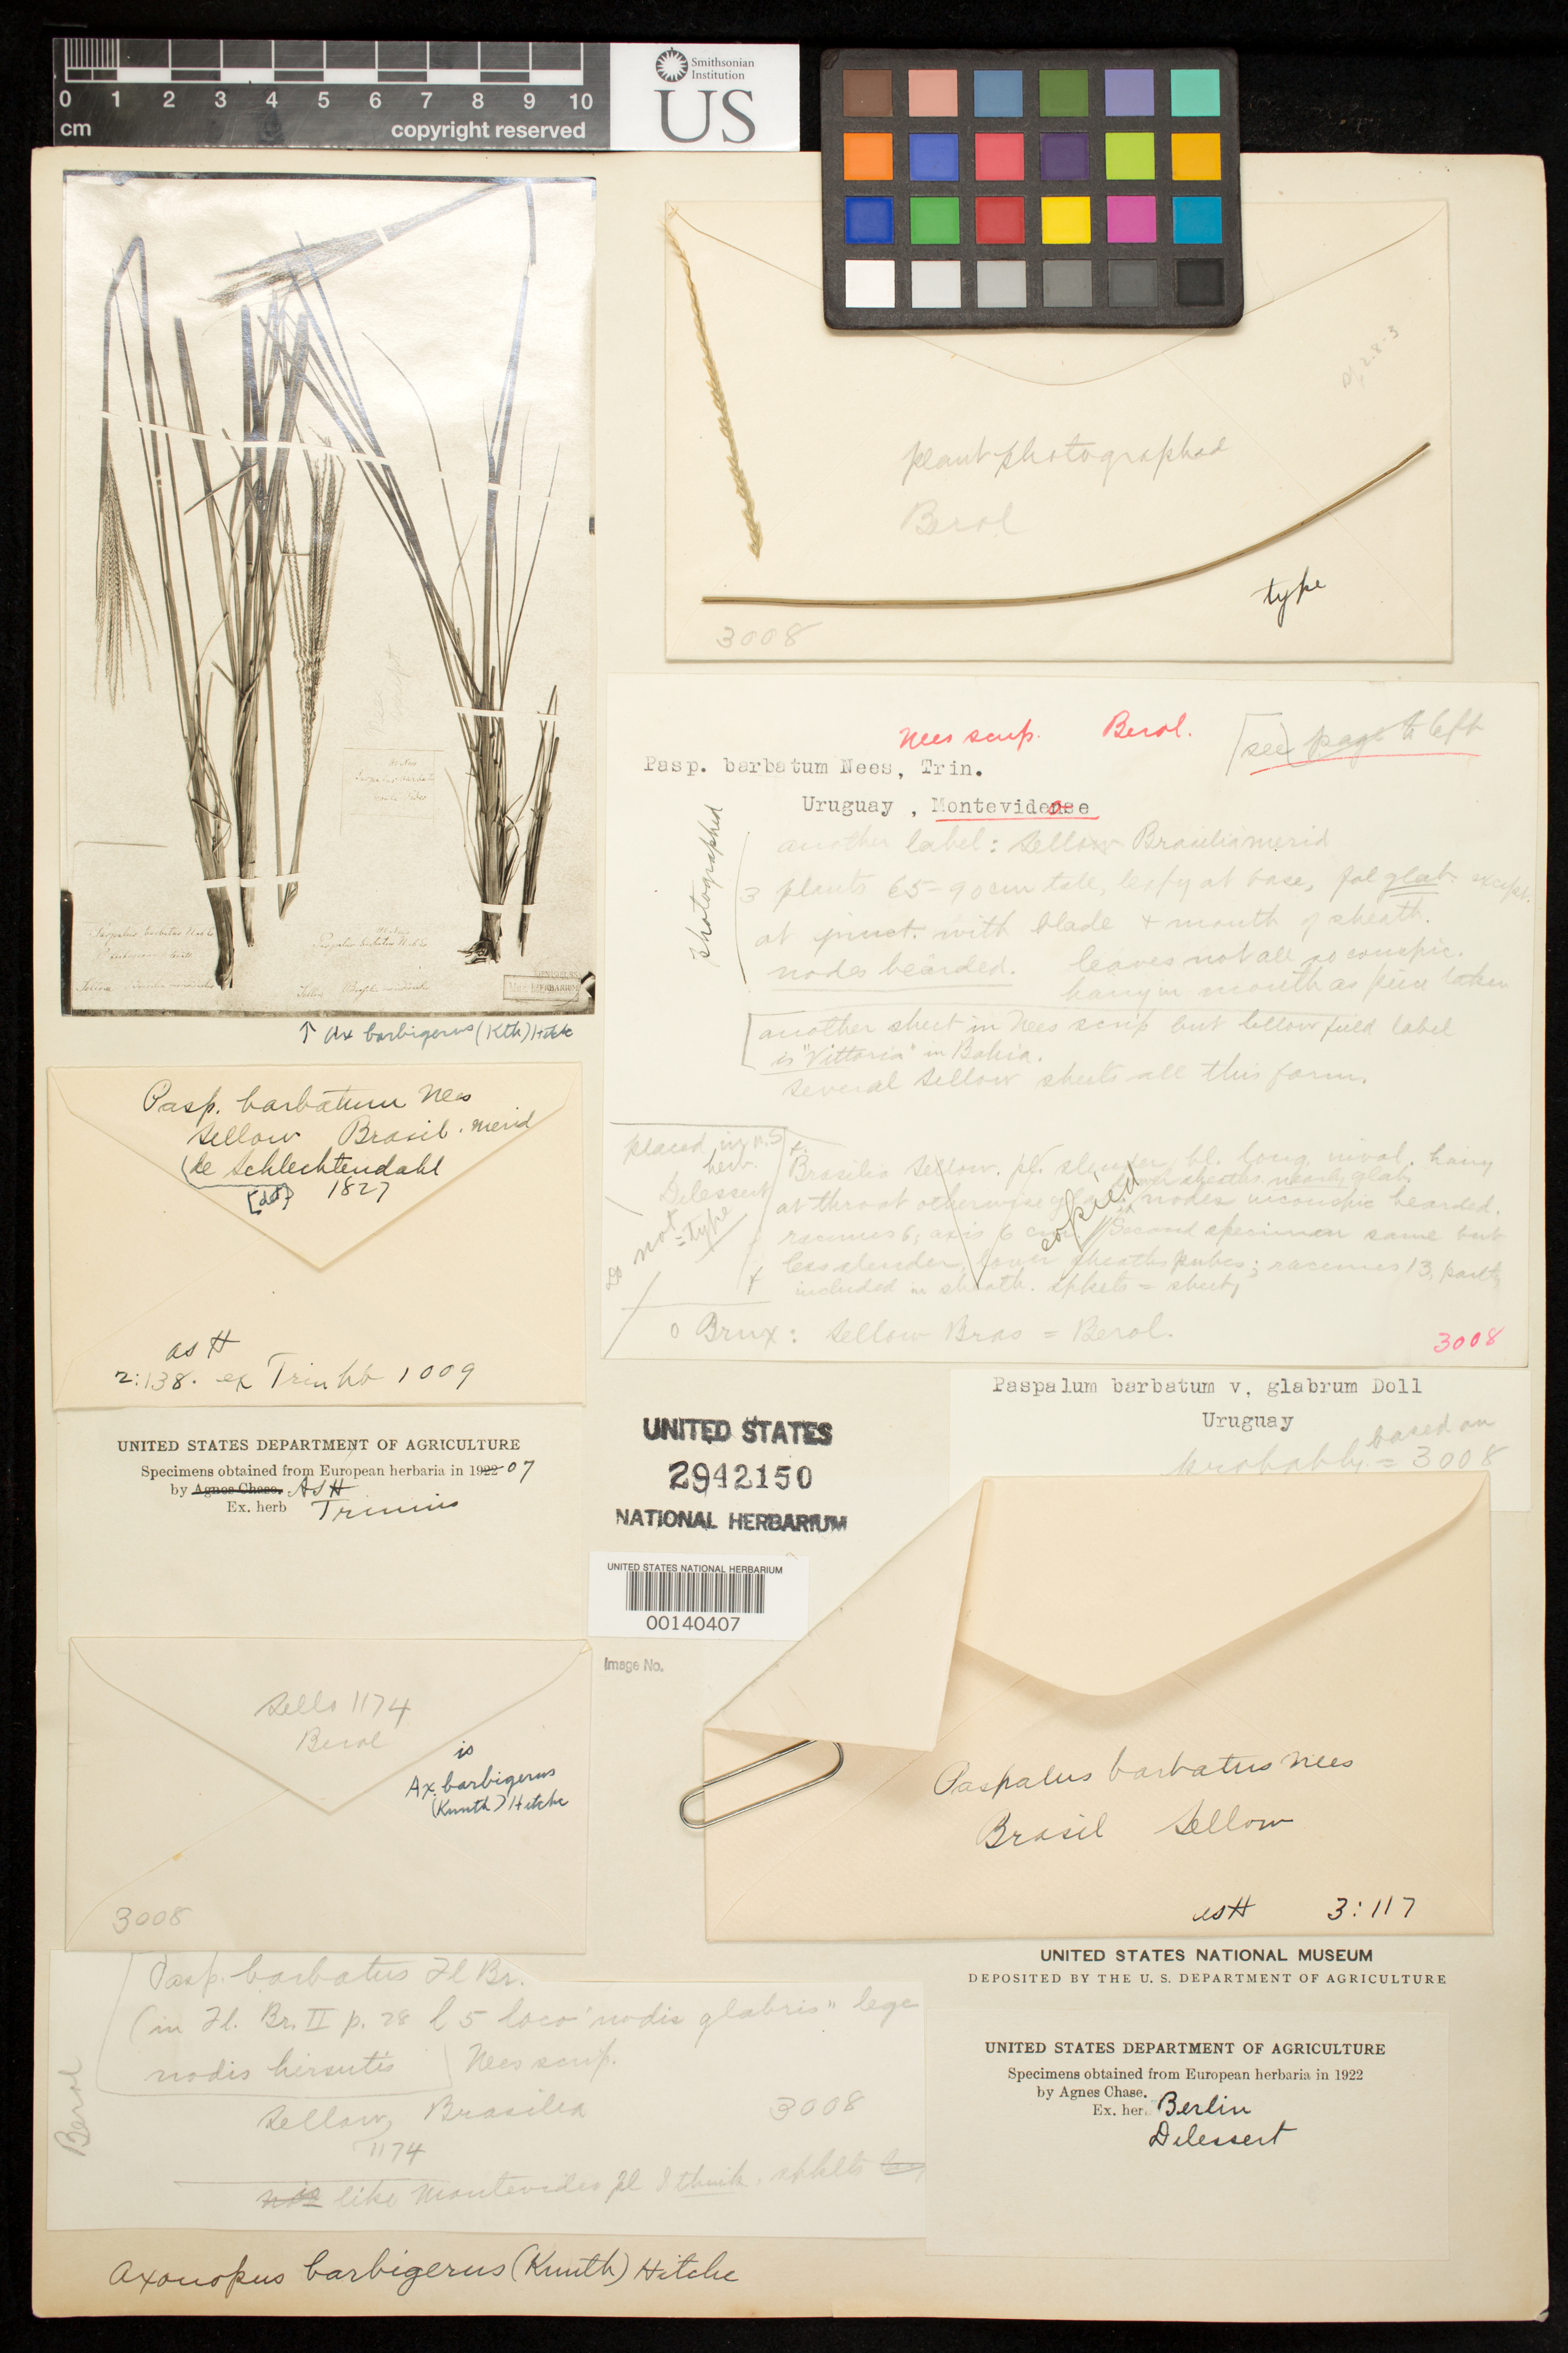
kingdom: Plantae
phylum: Tracheophyta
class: Liliopsida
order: Poales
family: Poaceae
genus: Paspalum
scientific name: Paspalum barbatum Nees ex Trin., nom. illeg.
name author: Nees ex Trin.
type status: Type Collection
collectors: F. Sellow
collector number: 1174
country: Brazil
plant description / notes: Fragmentary material of type specimens ex herb Trinius, ex herb. Berlin, and ex herb. Delessert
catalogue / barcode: US 2942150